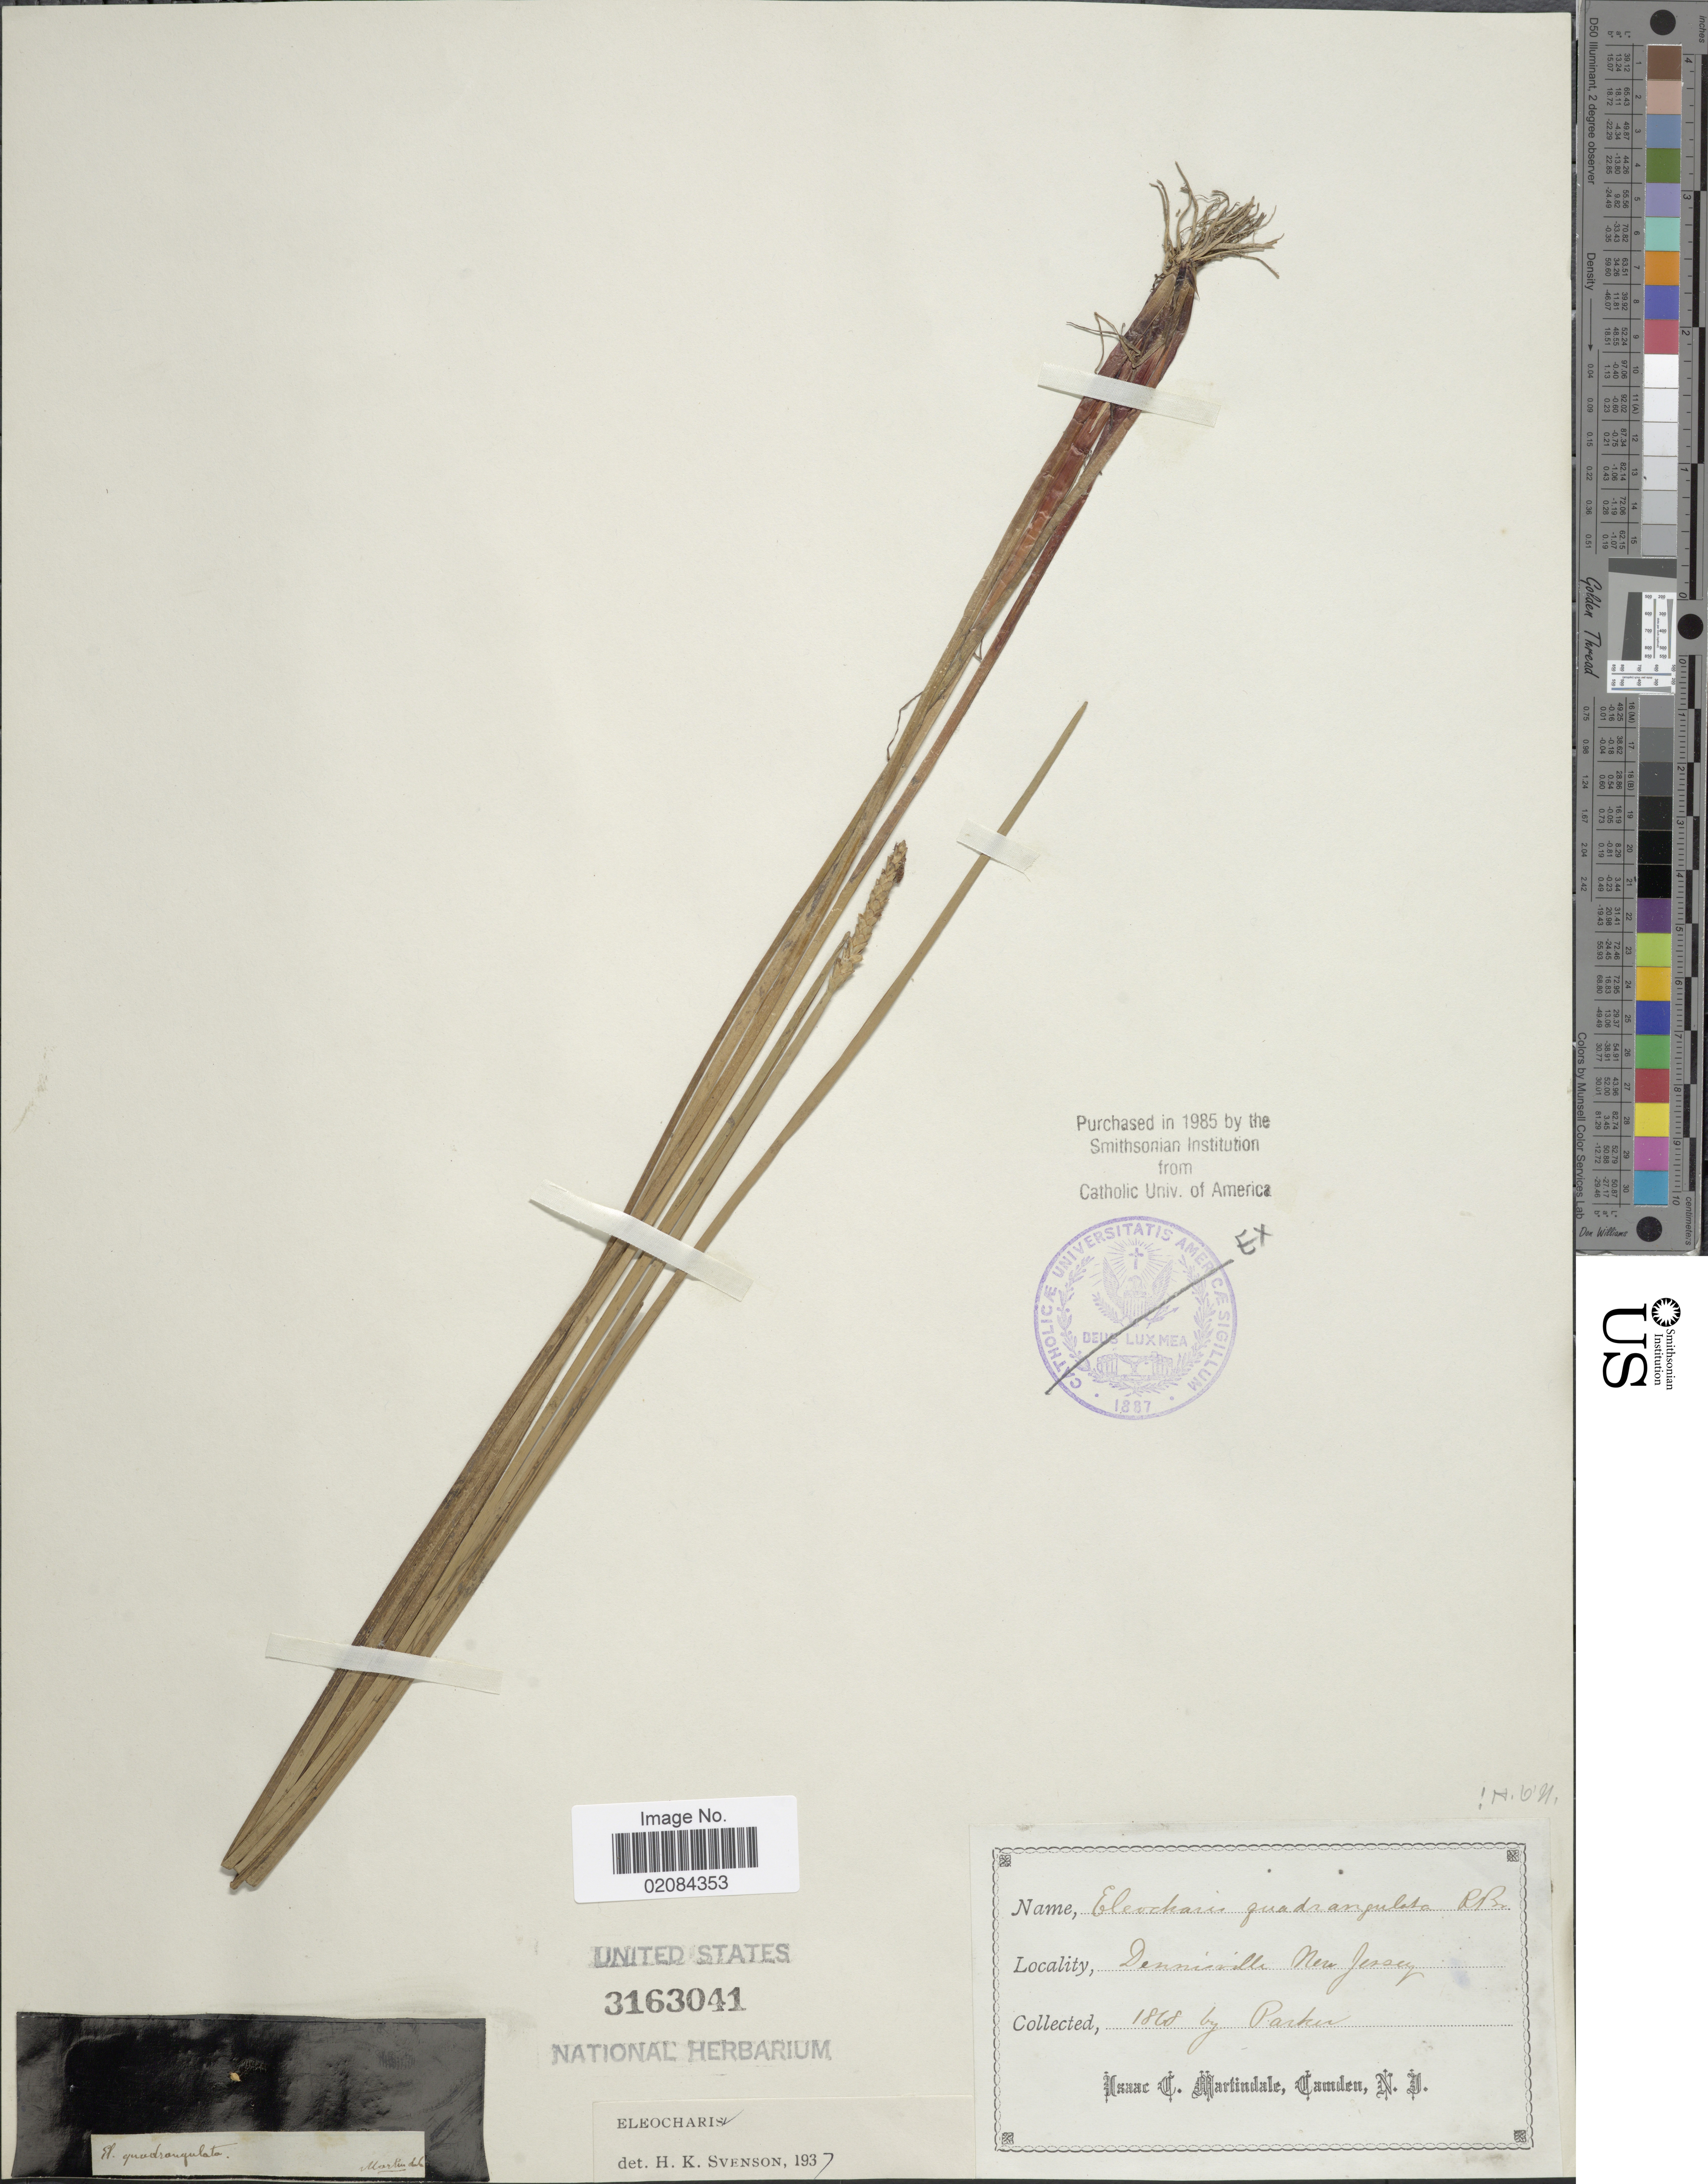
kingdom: Plantae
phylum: Tracheophyta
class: Liliopsida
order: Poales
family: Cyperaceae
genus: Eleocharis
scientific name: Eleocharis quadrangulata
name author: (Michx.) Roem. & Schult.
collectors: -. Parker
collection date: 1868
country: United States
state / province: New Jersey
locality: Dennisville, New Jersey.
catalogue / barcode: US 3163041